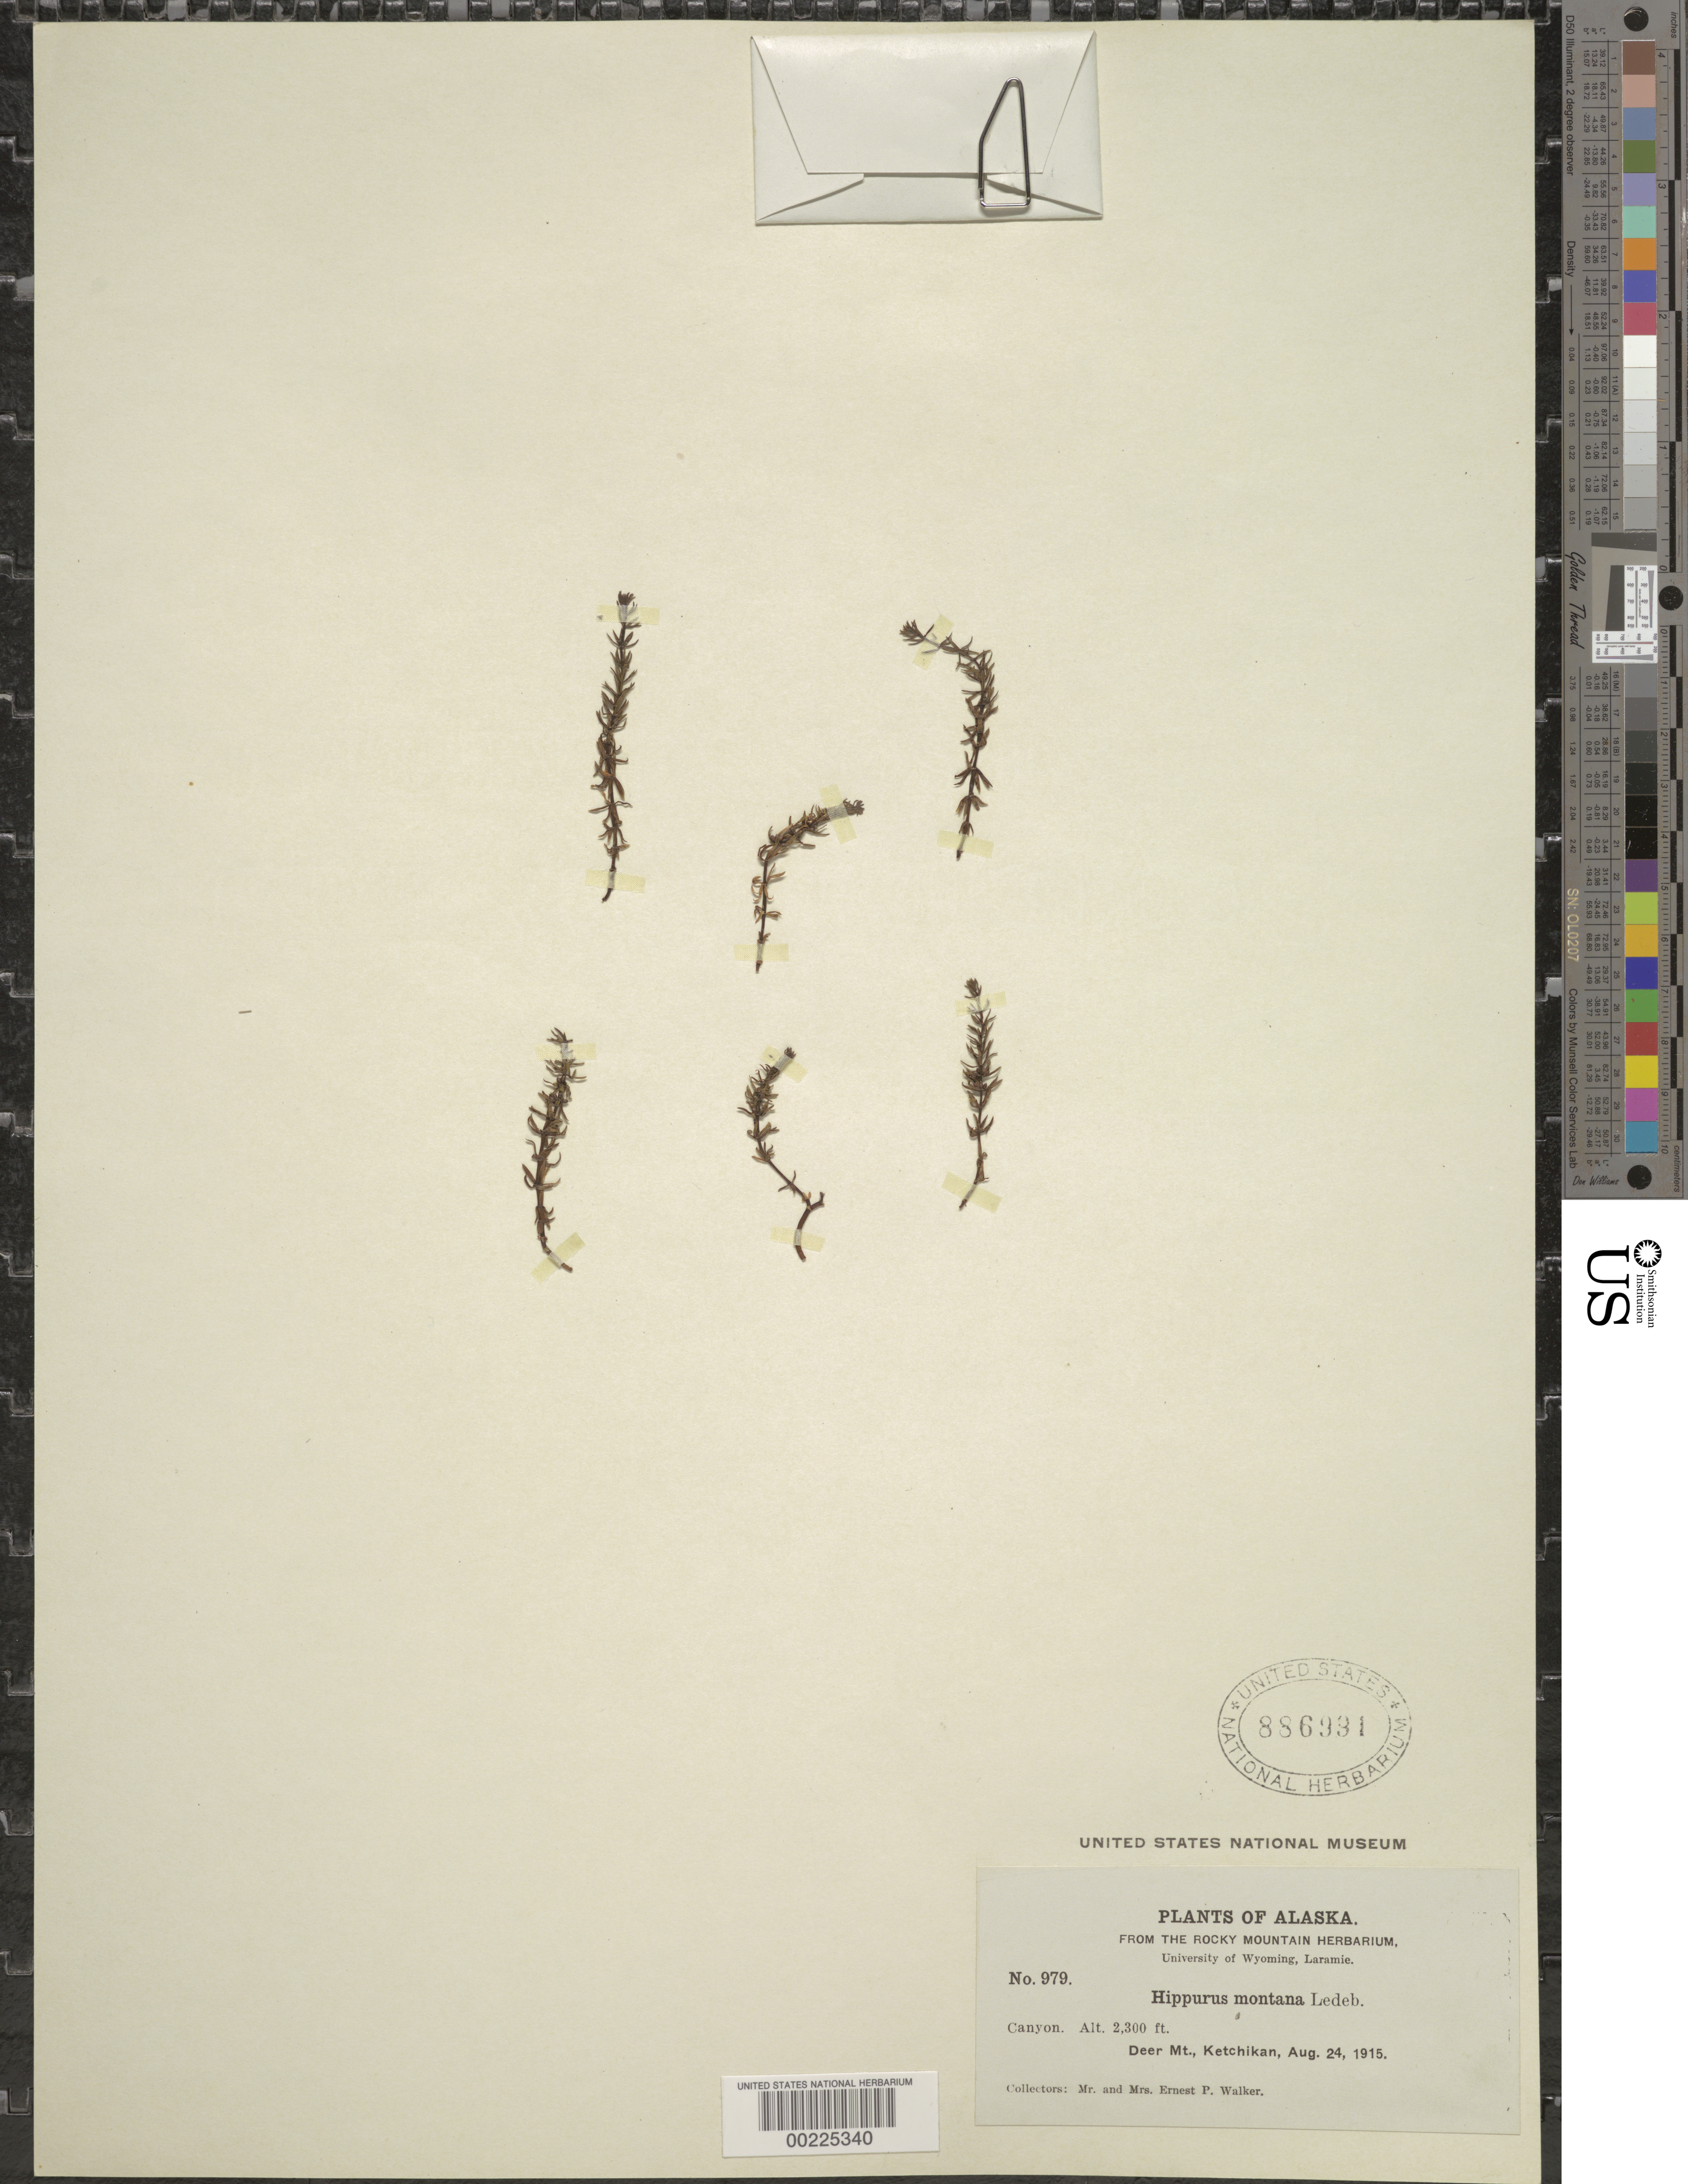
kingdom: Plantae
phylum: Tracheophyta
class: Magnoliopsida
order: Lamiales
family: Plantaginaceae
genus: Hippuris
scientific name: Hippuris montana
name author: Ledeb. ex Rchb.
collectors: E. Walker & E. Walker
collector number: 979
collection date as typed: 24 Aug 1915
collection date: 1915-08-24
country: United States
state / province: Alaska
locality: Deer mountain, Ketchikan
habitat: Canyon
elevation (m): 701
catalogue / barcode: US 886981